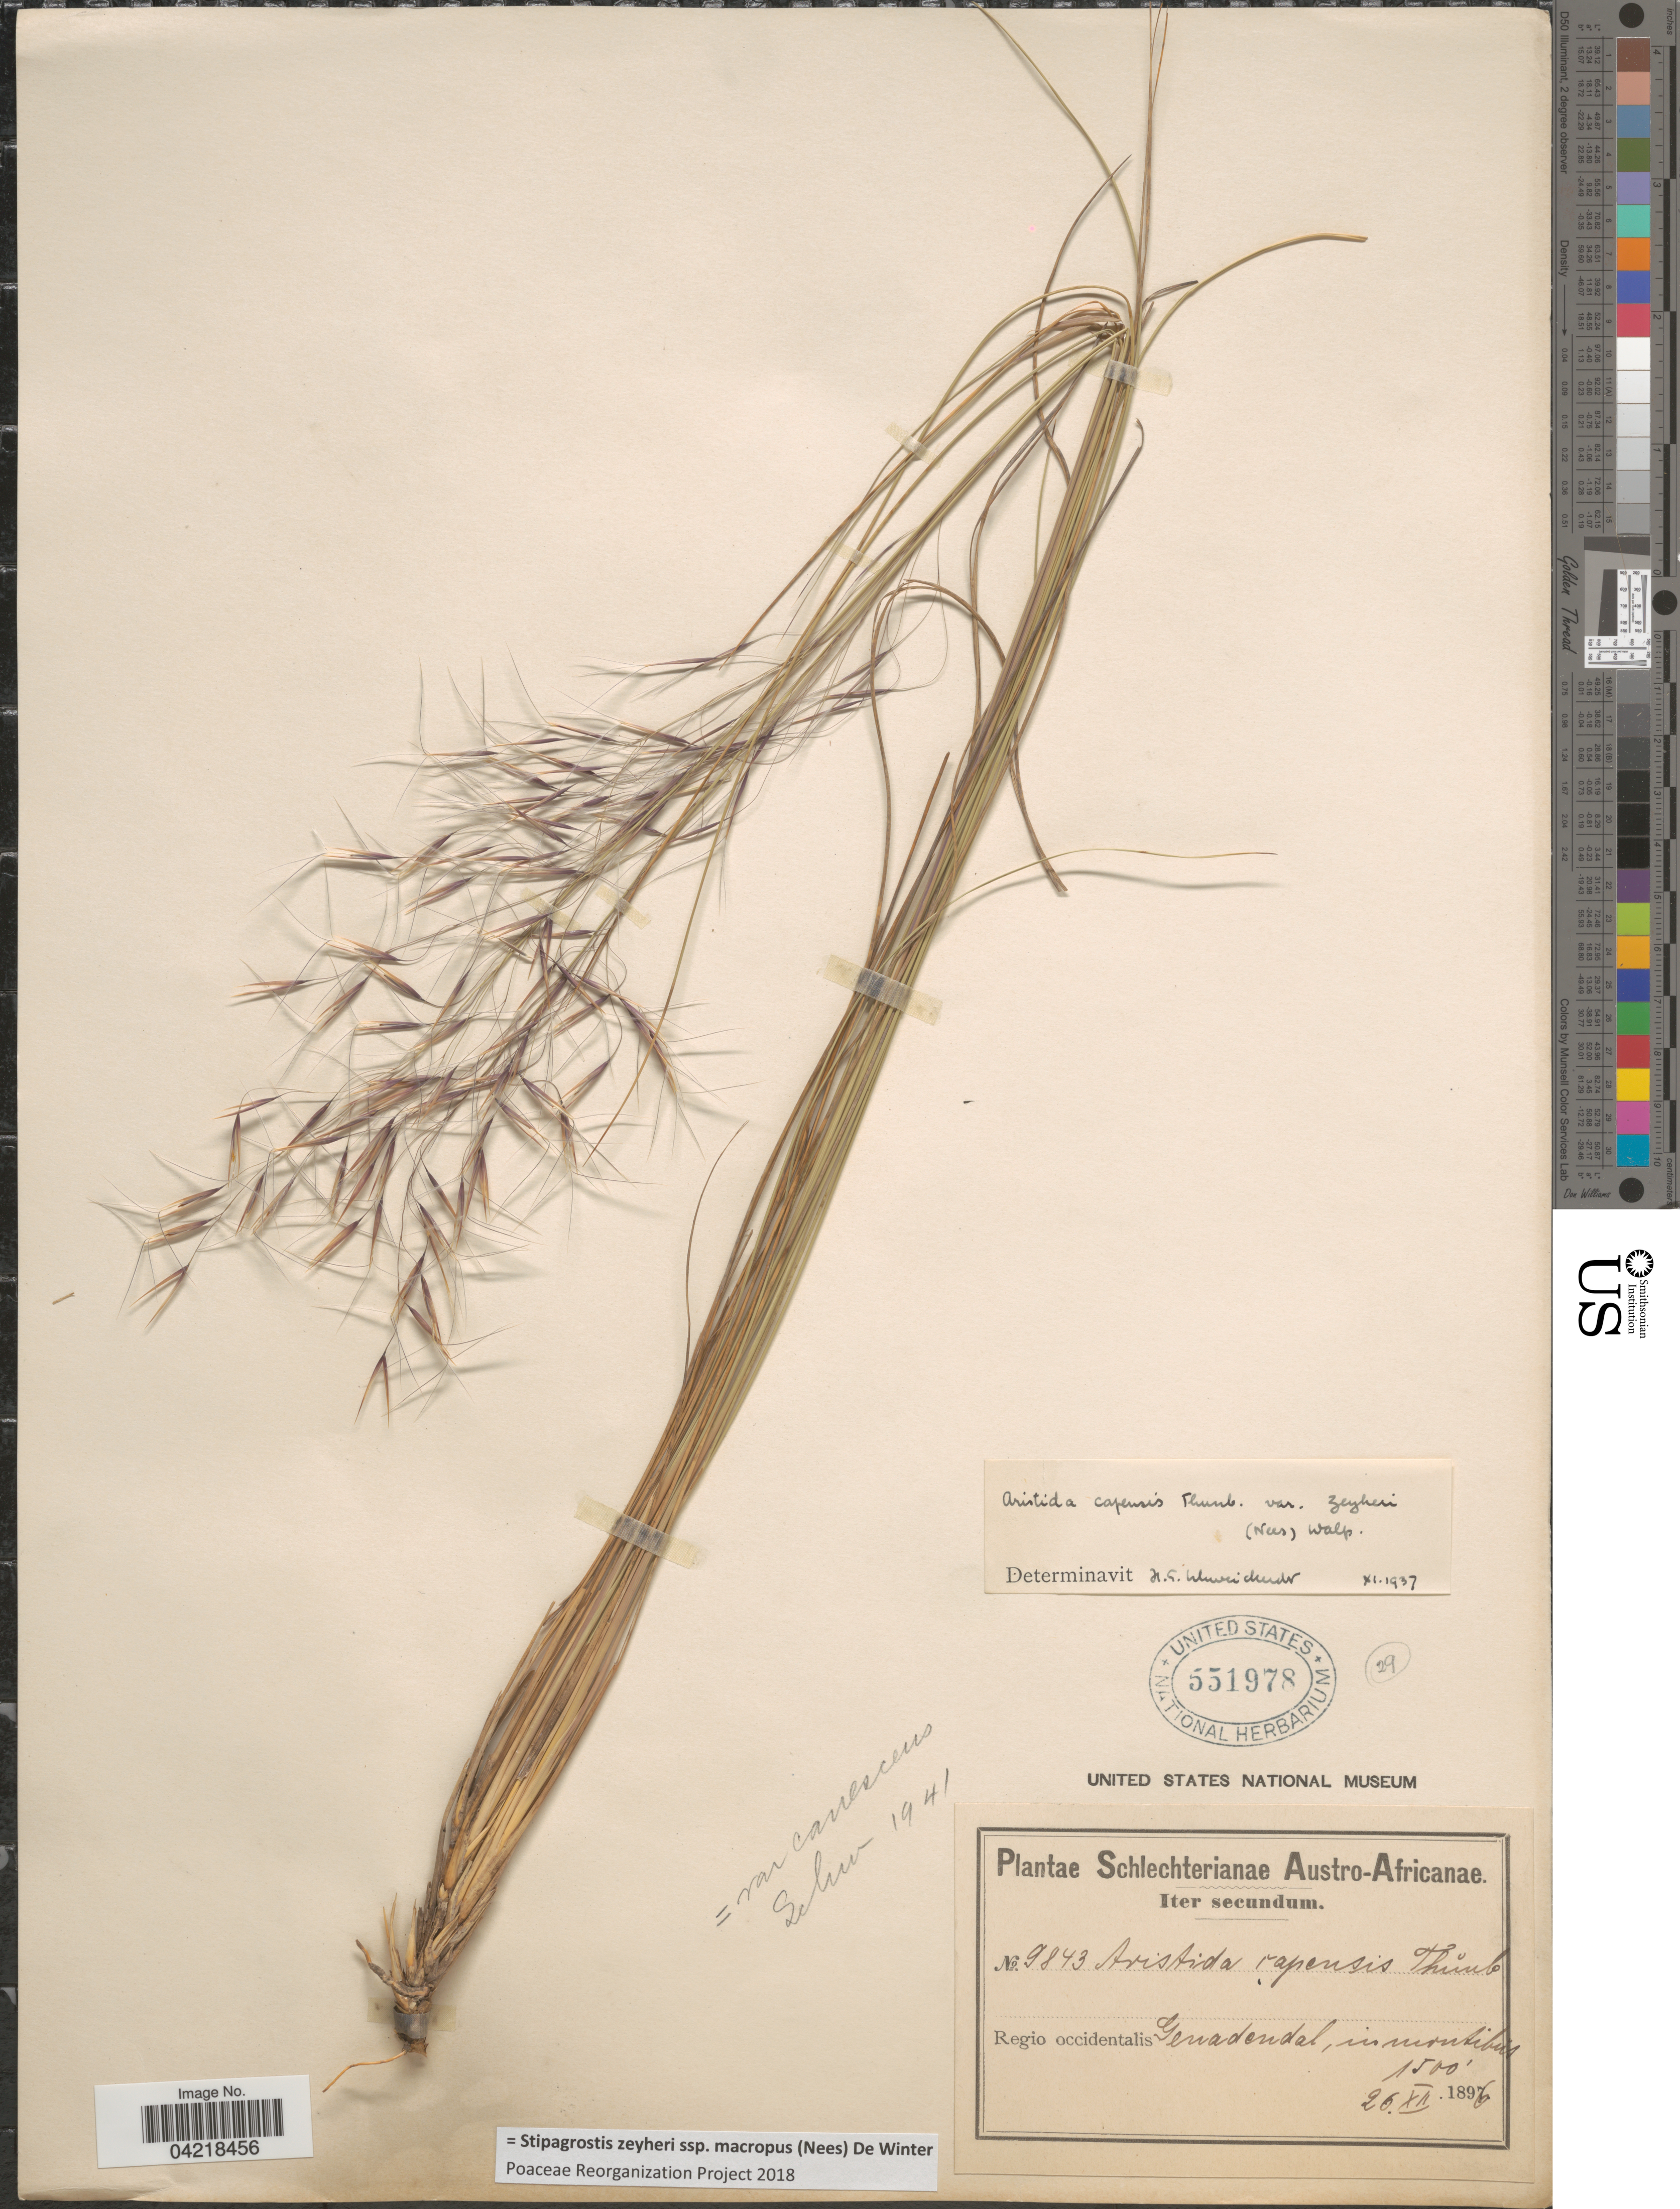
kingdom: Plantae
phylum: Tracheophyta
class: Liliopsida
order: Poales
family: Poaceae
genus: Stipagrostis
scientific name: Stipagrostis zeyheri subsp. macropus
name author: (Nees) De Winter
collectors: Schlechter, --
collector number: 9843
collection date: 1896-12-26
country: South Africa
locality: Austro-Africanae. Iter secundum. Regio occidentalis Genandendal, in montibus.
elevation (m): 457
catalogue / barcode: US 551978